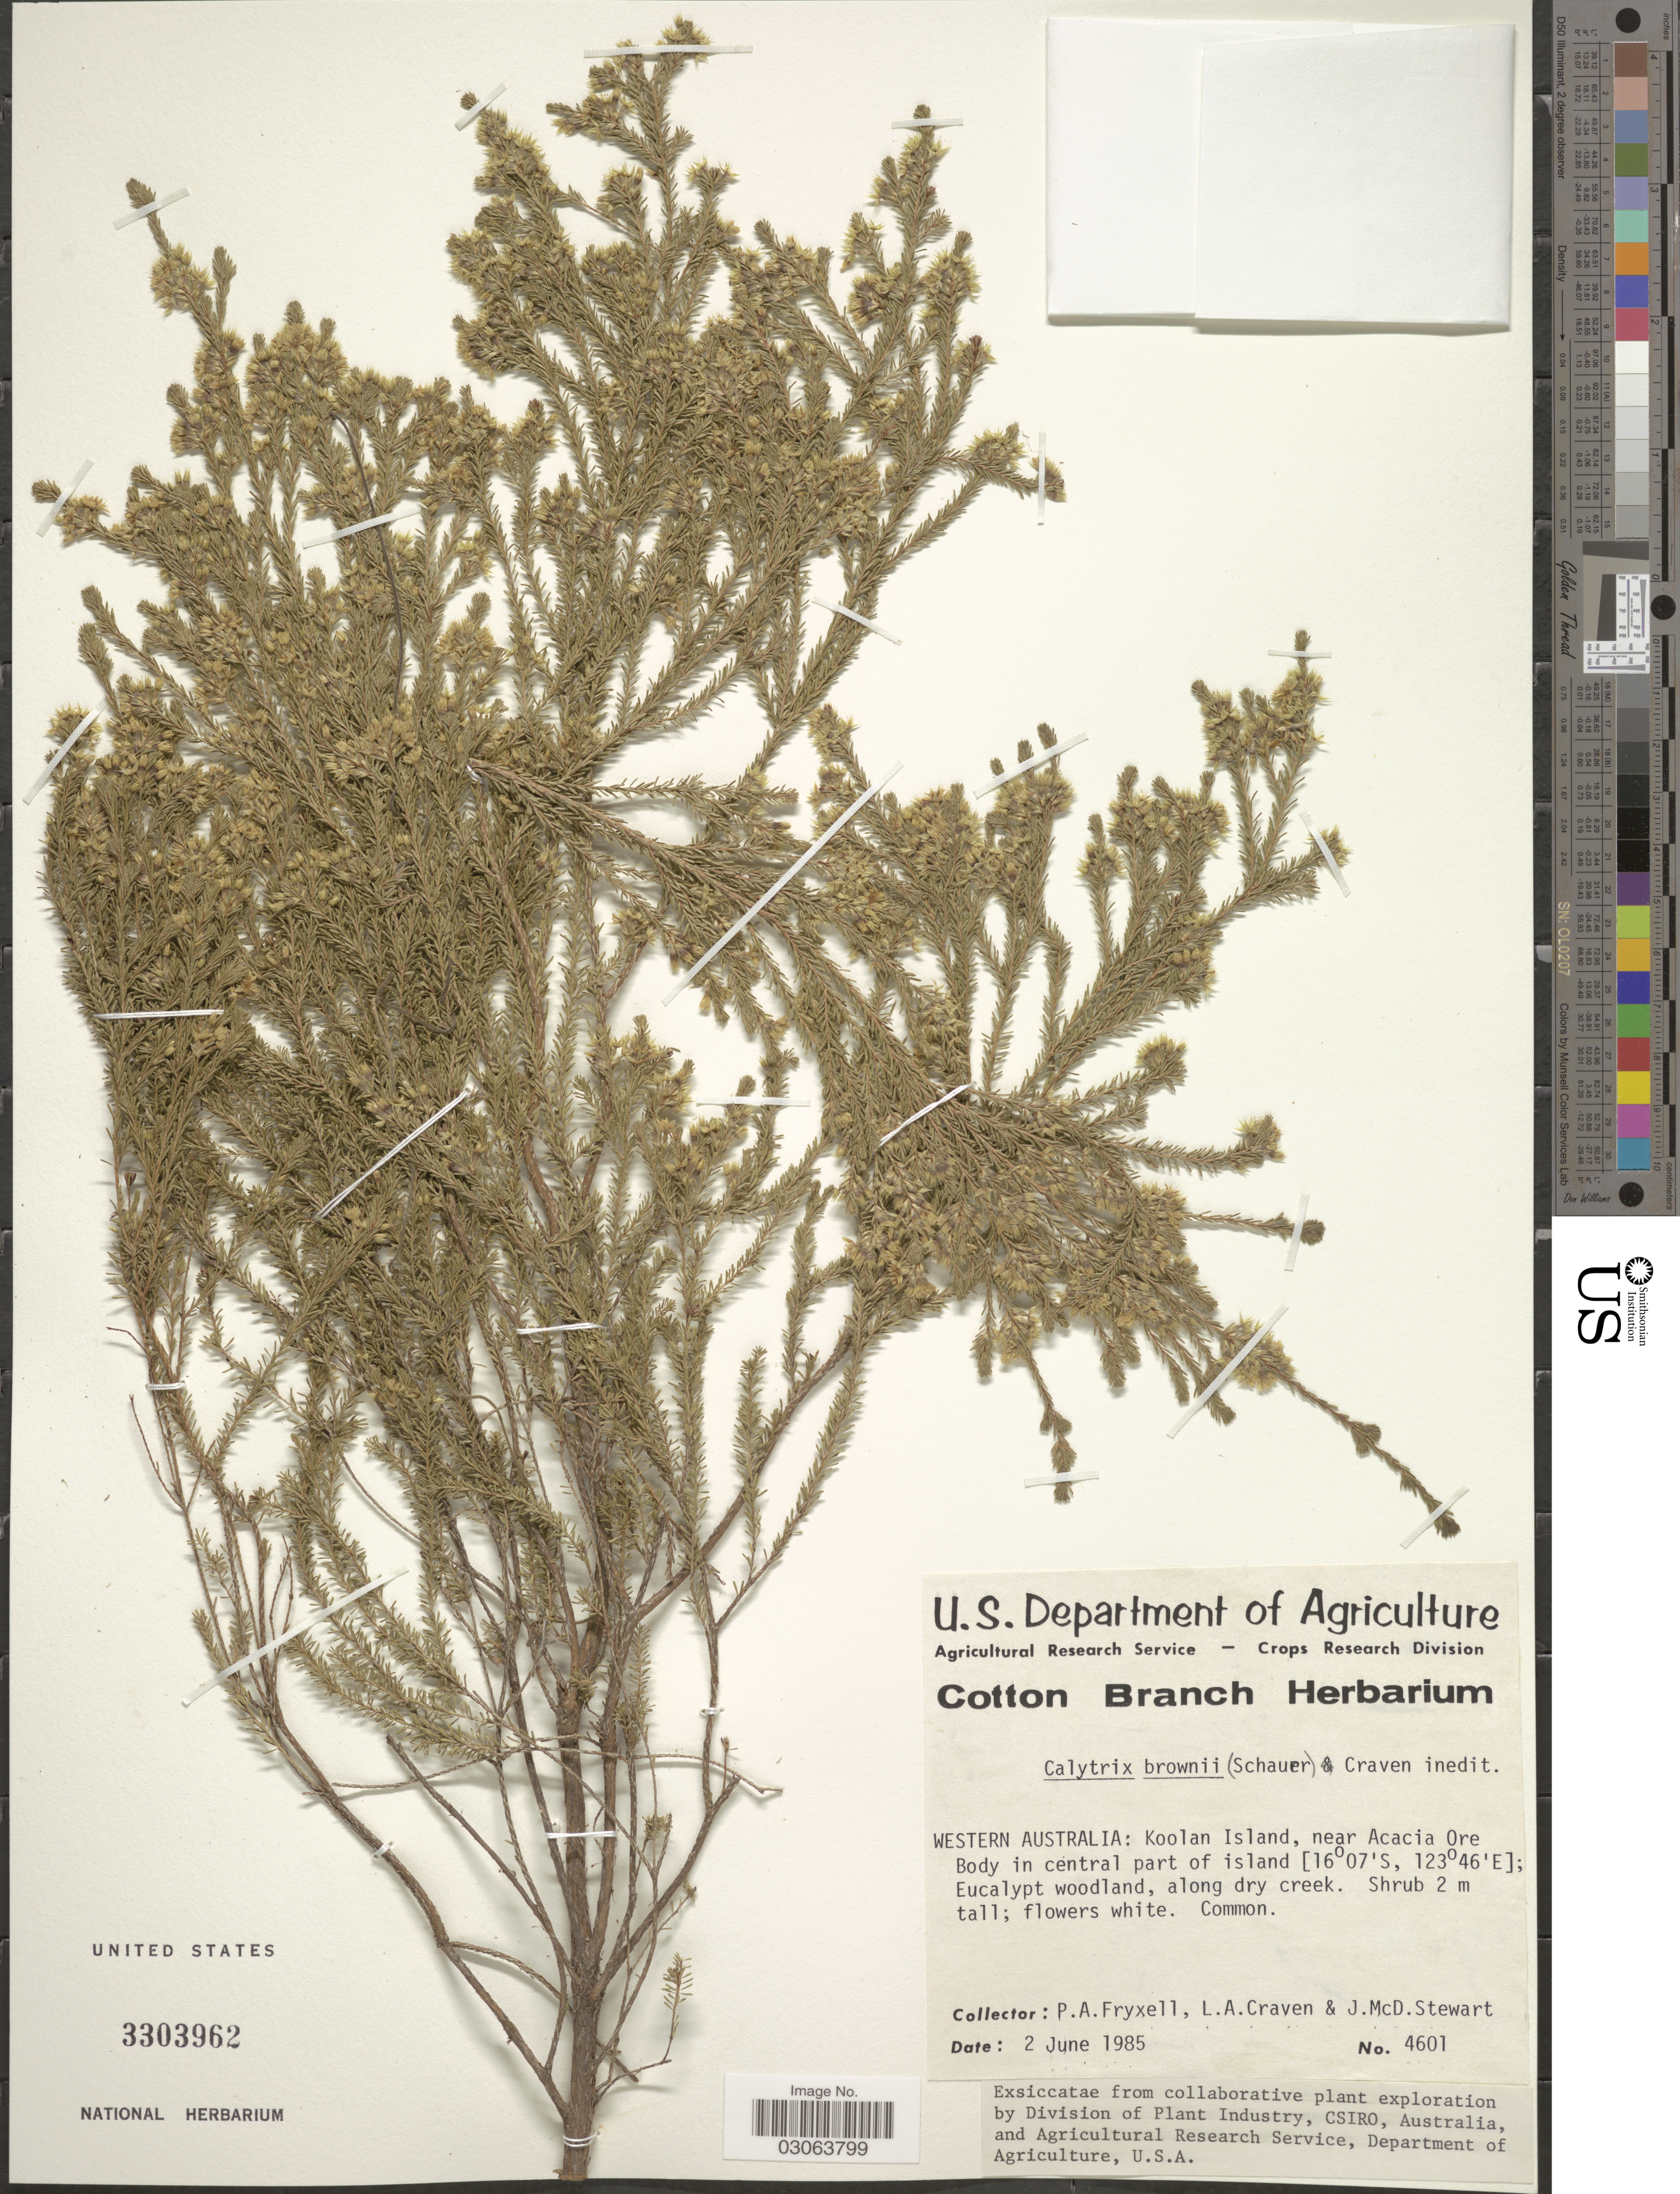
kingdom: Plantae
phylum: Tracheophyta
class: Magnoliopsida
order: Myrtales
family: Myrtaceae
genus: Calytrix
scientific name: Calytrix brownii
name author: (Schauer) Craven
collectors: P. A. Fryxell, L. A. Craven & J. Stewart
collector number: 4601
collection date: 1985-06-02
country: Australia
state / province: Western Australia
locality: Koolan Island, near Acacia Ore Body in central part of island.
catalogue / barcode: US 3303962